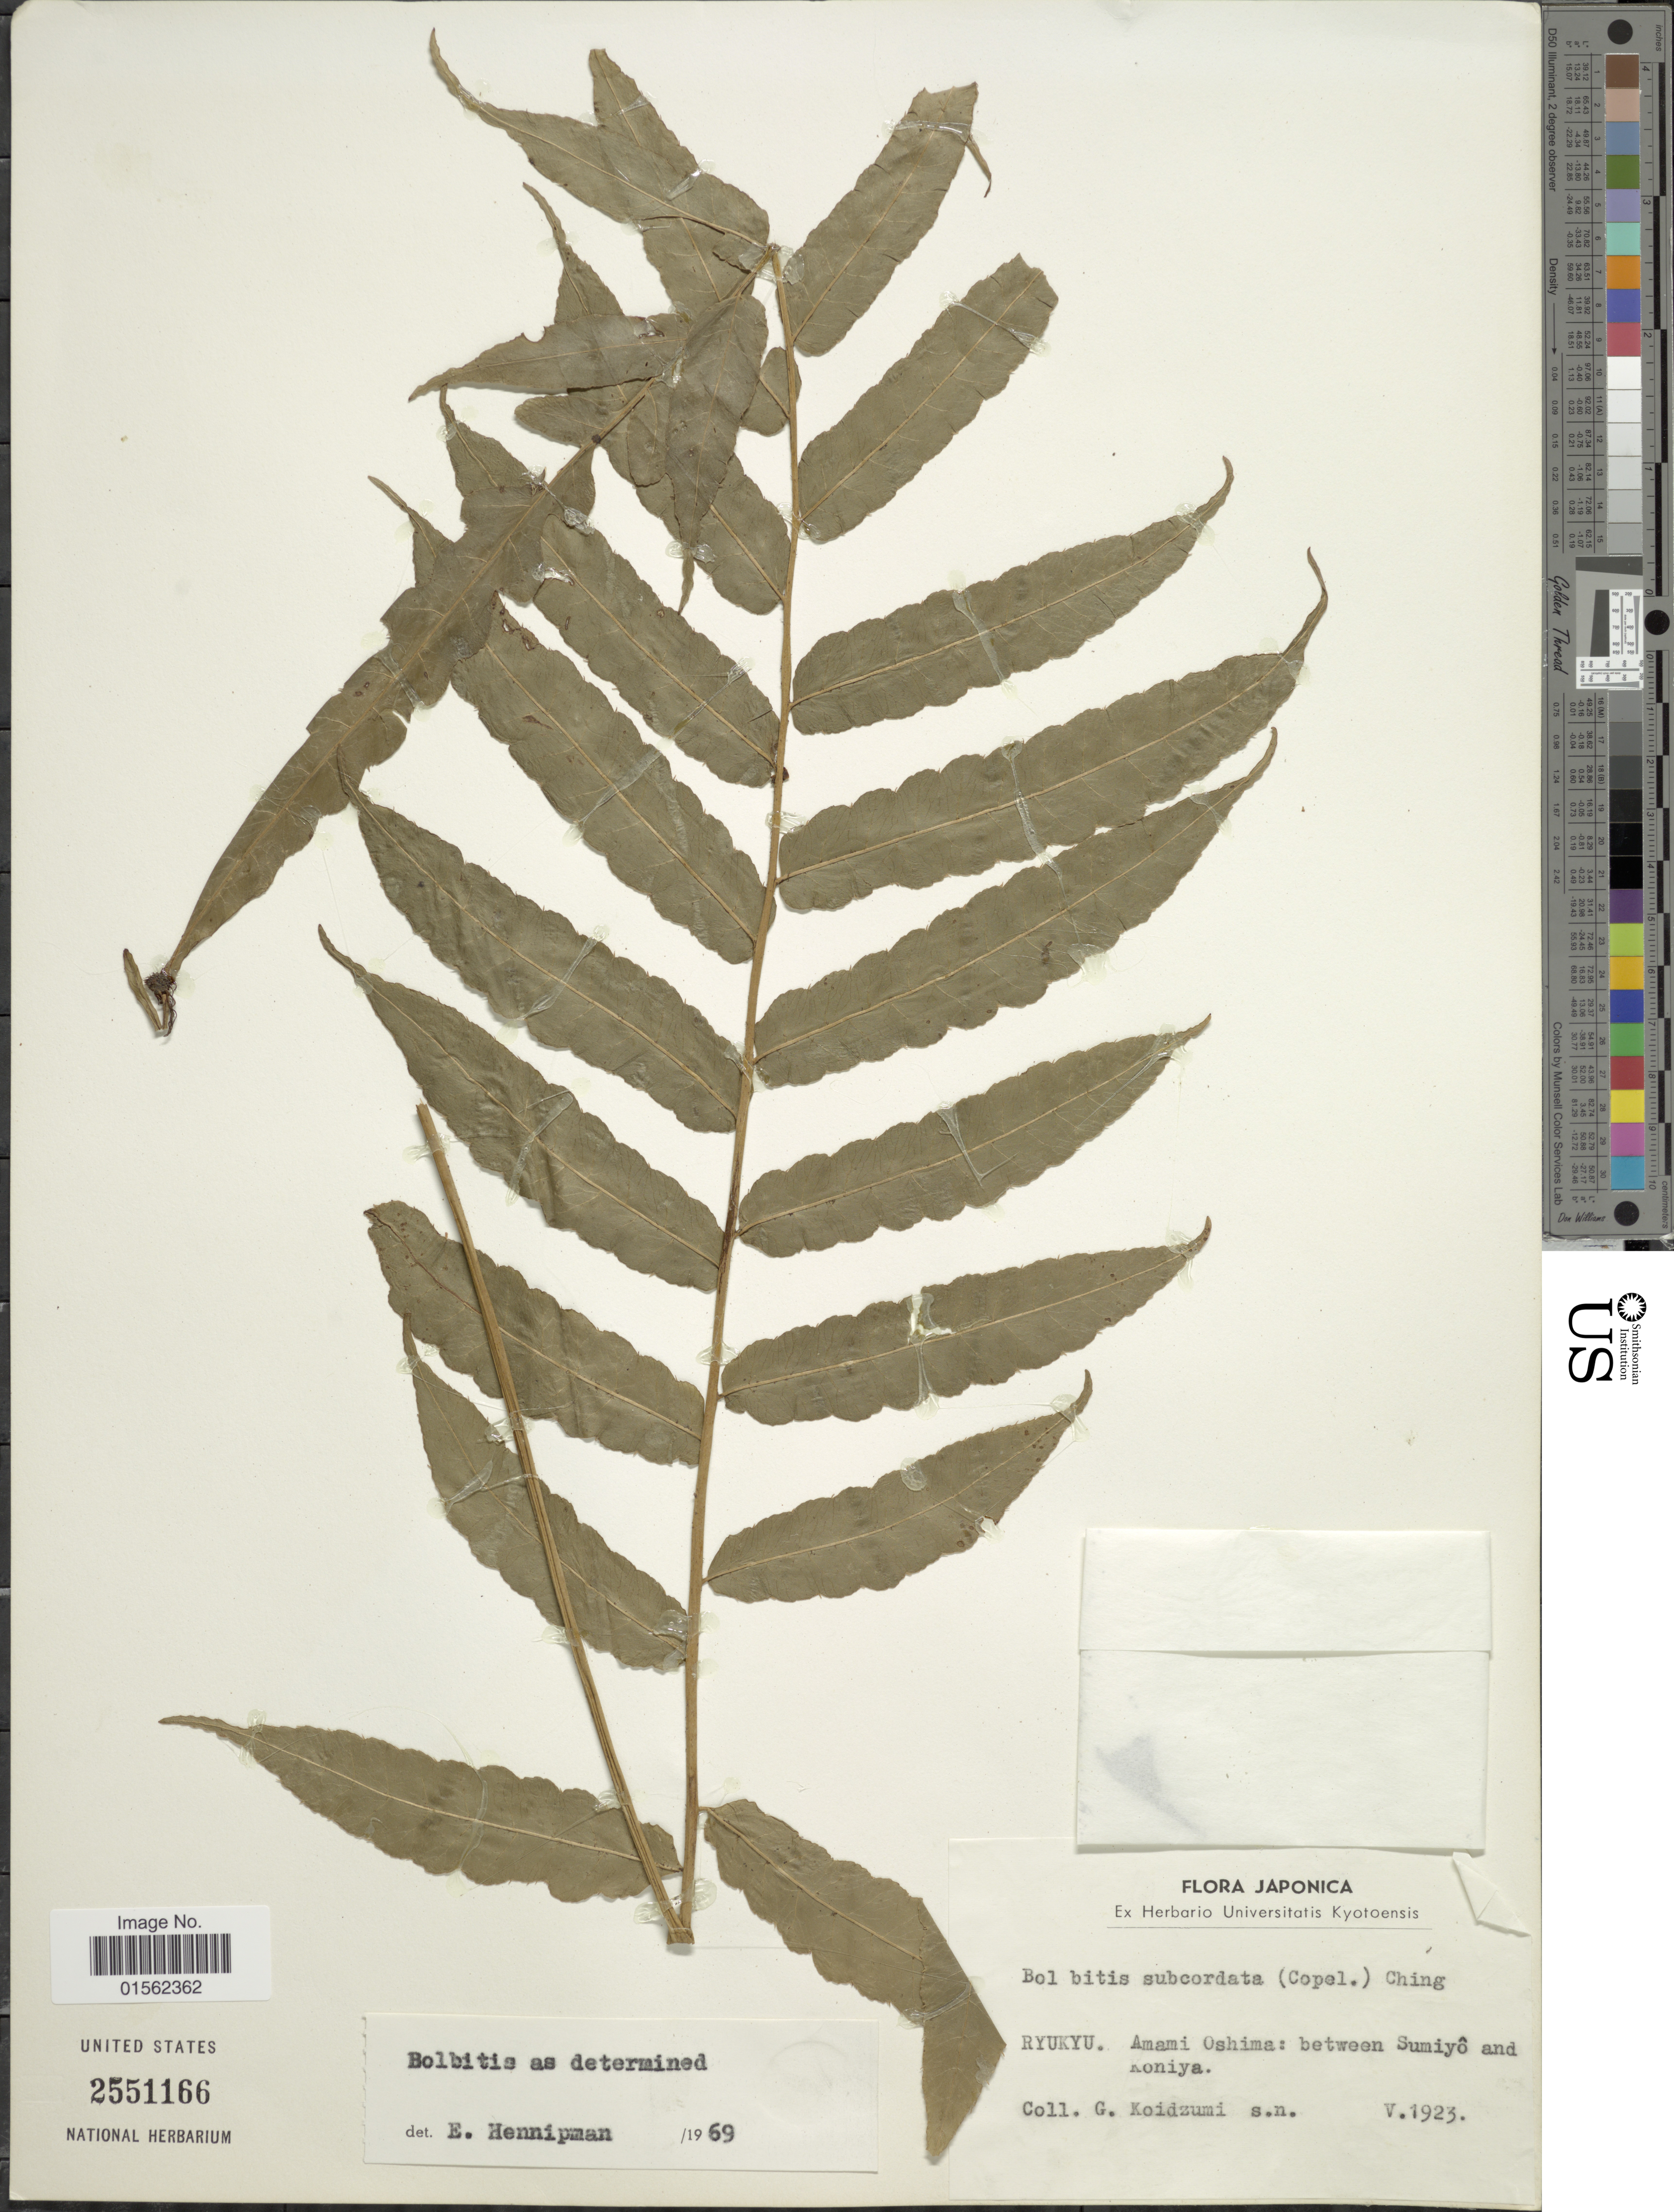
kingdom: Plantae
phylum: Tracheophyta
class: Polypodiopsida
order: Polypodiales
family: Dryopteridaceae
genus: Bolbitis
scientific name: Bolbitis subcordata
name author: (Copel.) Ching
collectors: G. Koidzumi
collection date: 1923-05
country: Japan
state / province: Okinawa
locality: Ryukyu, Amami Oshima; between Sumiyô and Koniya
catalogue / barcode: US 2551166